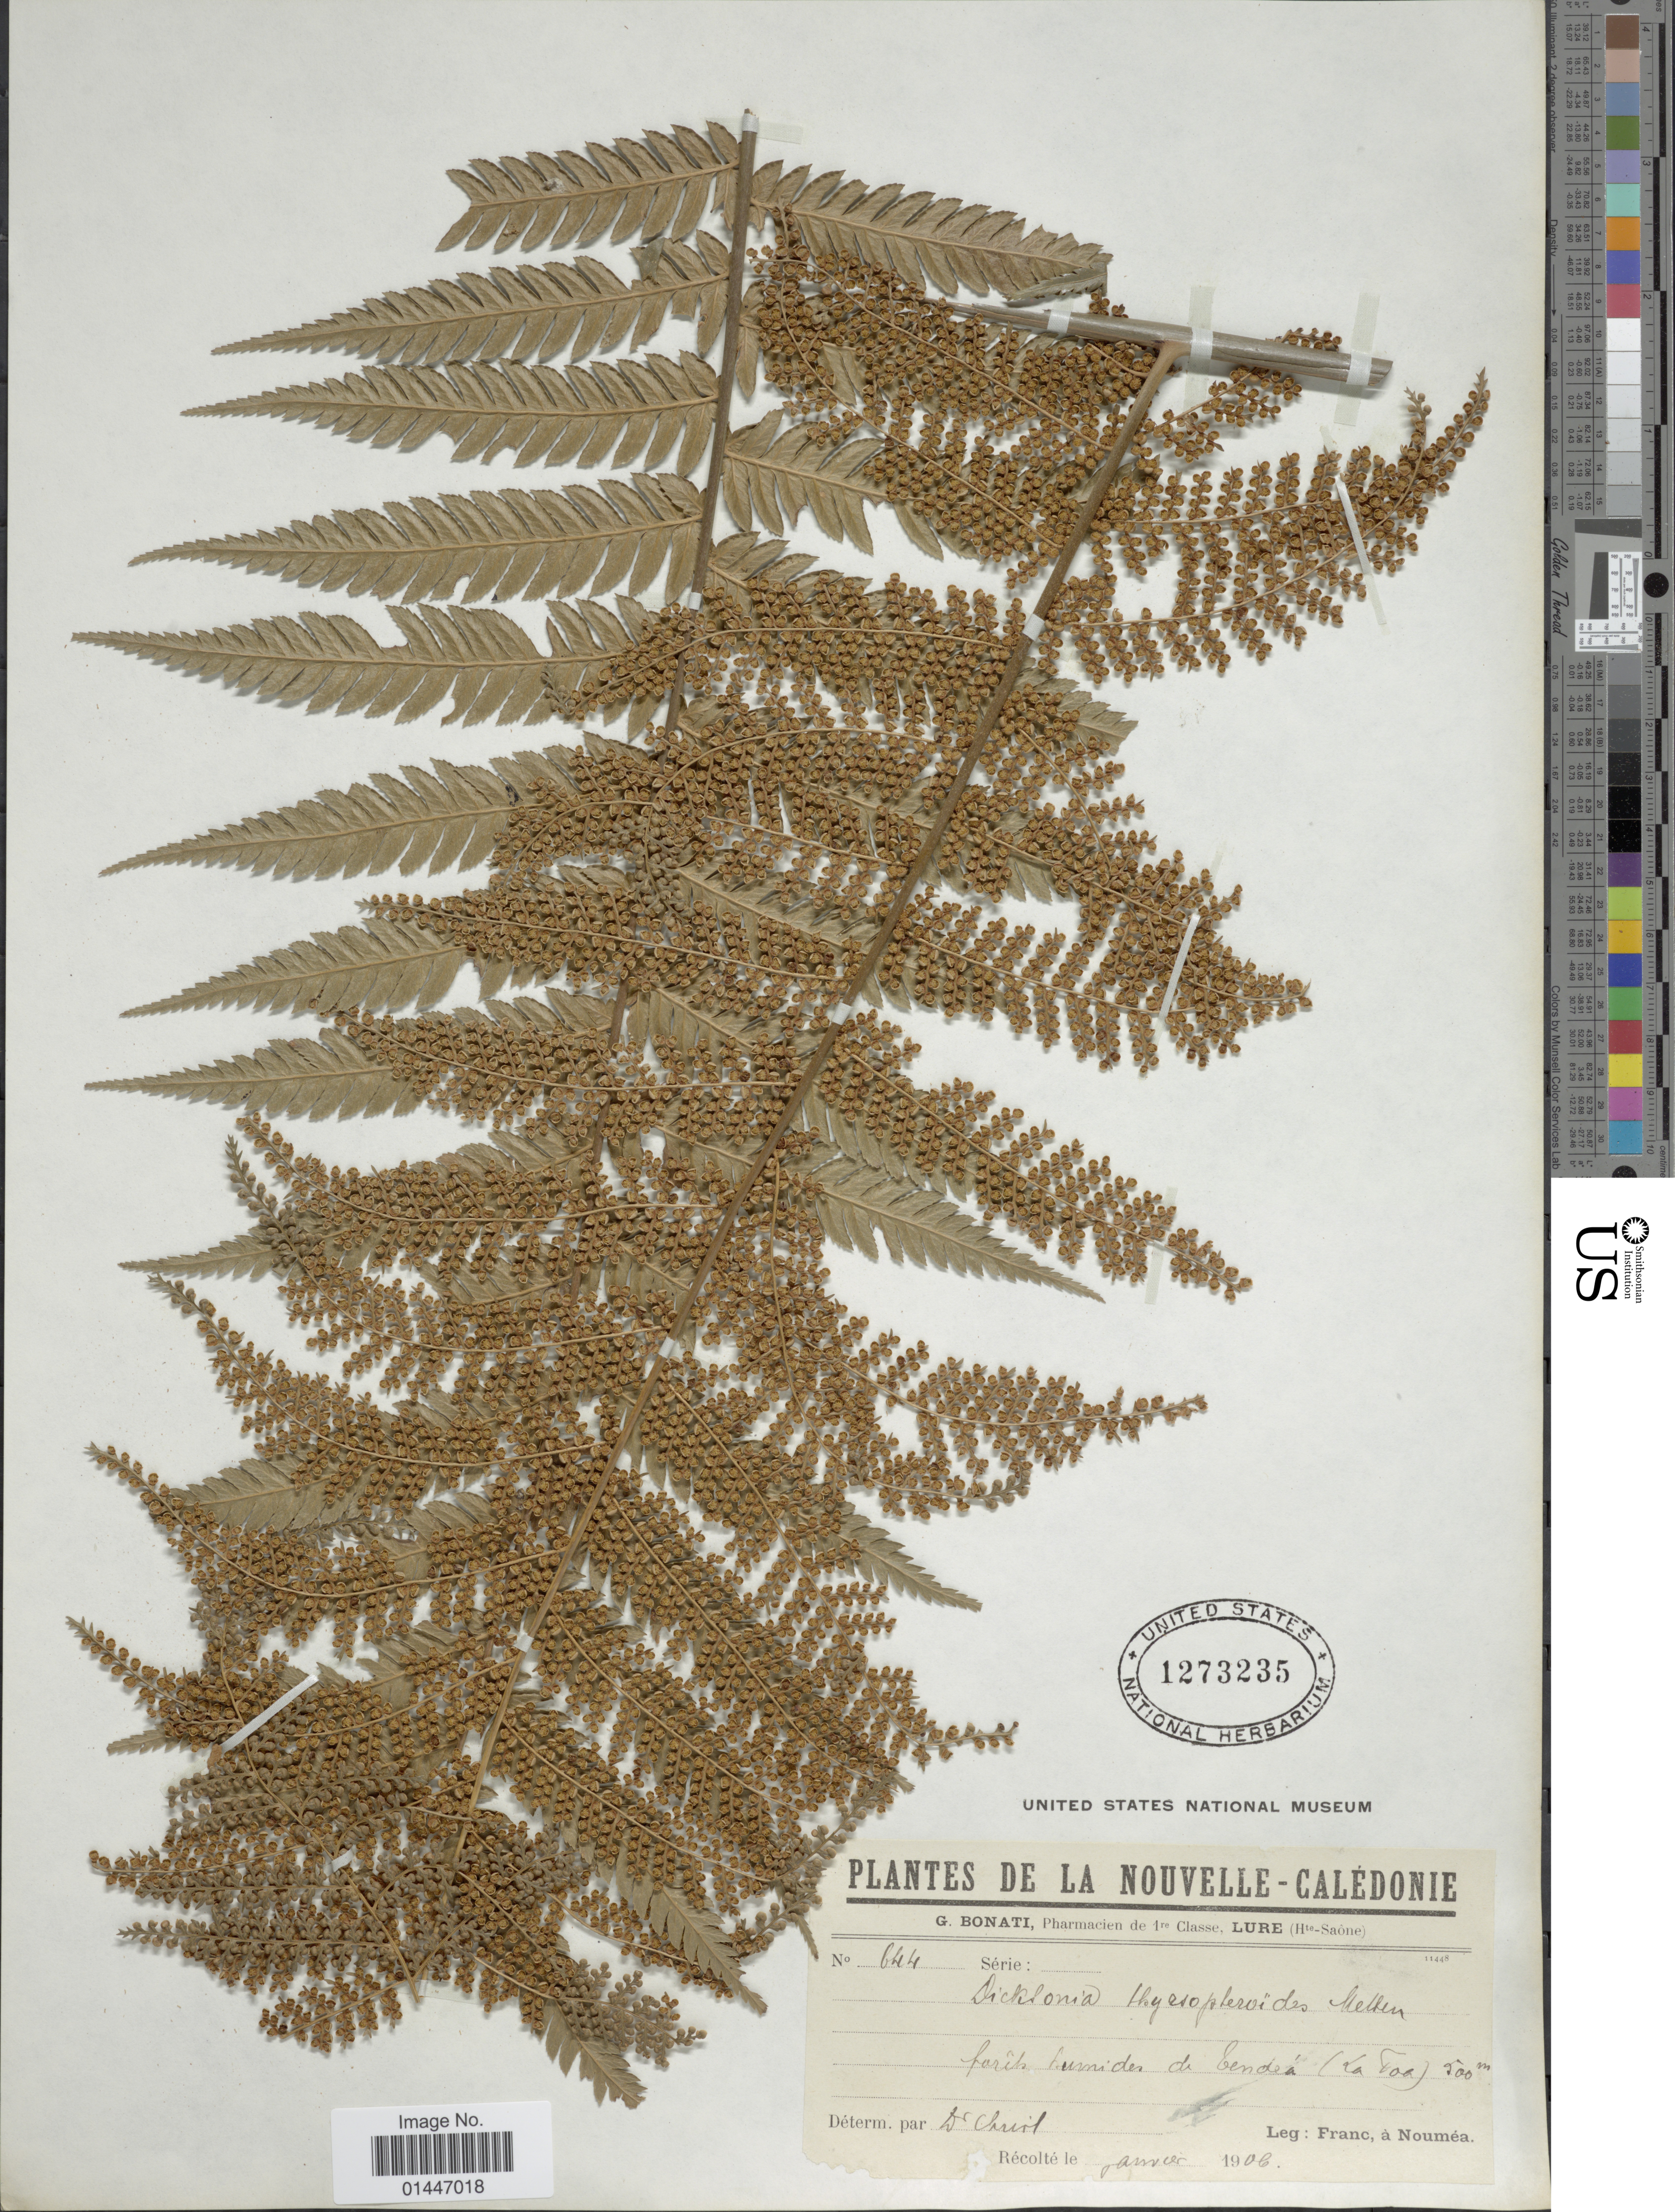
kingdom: Plantae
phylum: Tracheophyta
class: Polypodiopsida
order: Cyatheales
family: Dicksoniaceae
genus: Dicksonia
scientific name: Dicksonia thyrsopteroides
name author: Mett.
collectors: I. Franc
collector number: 644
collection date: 1906-01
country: New Caledonia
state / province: South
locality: forêts humides de Tendéa ( La Foa)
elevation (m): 500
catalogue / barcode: US 1273235